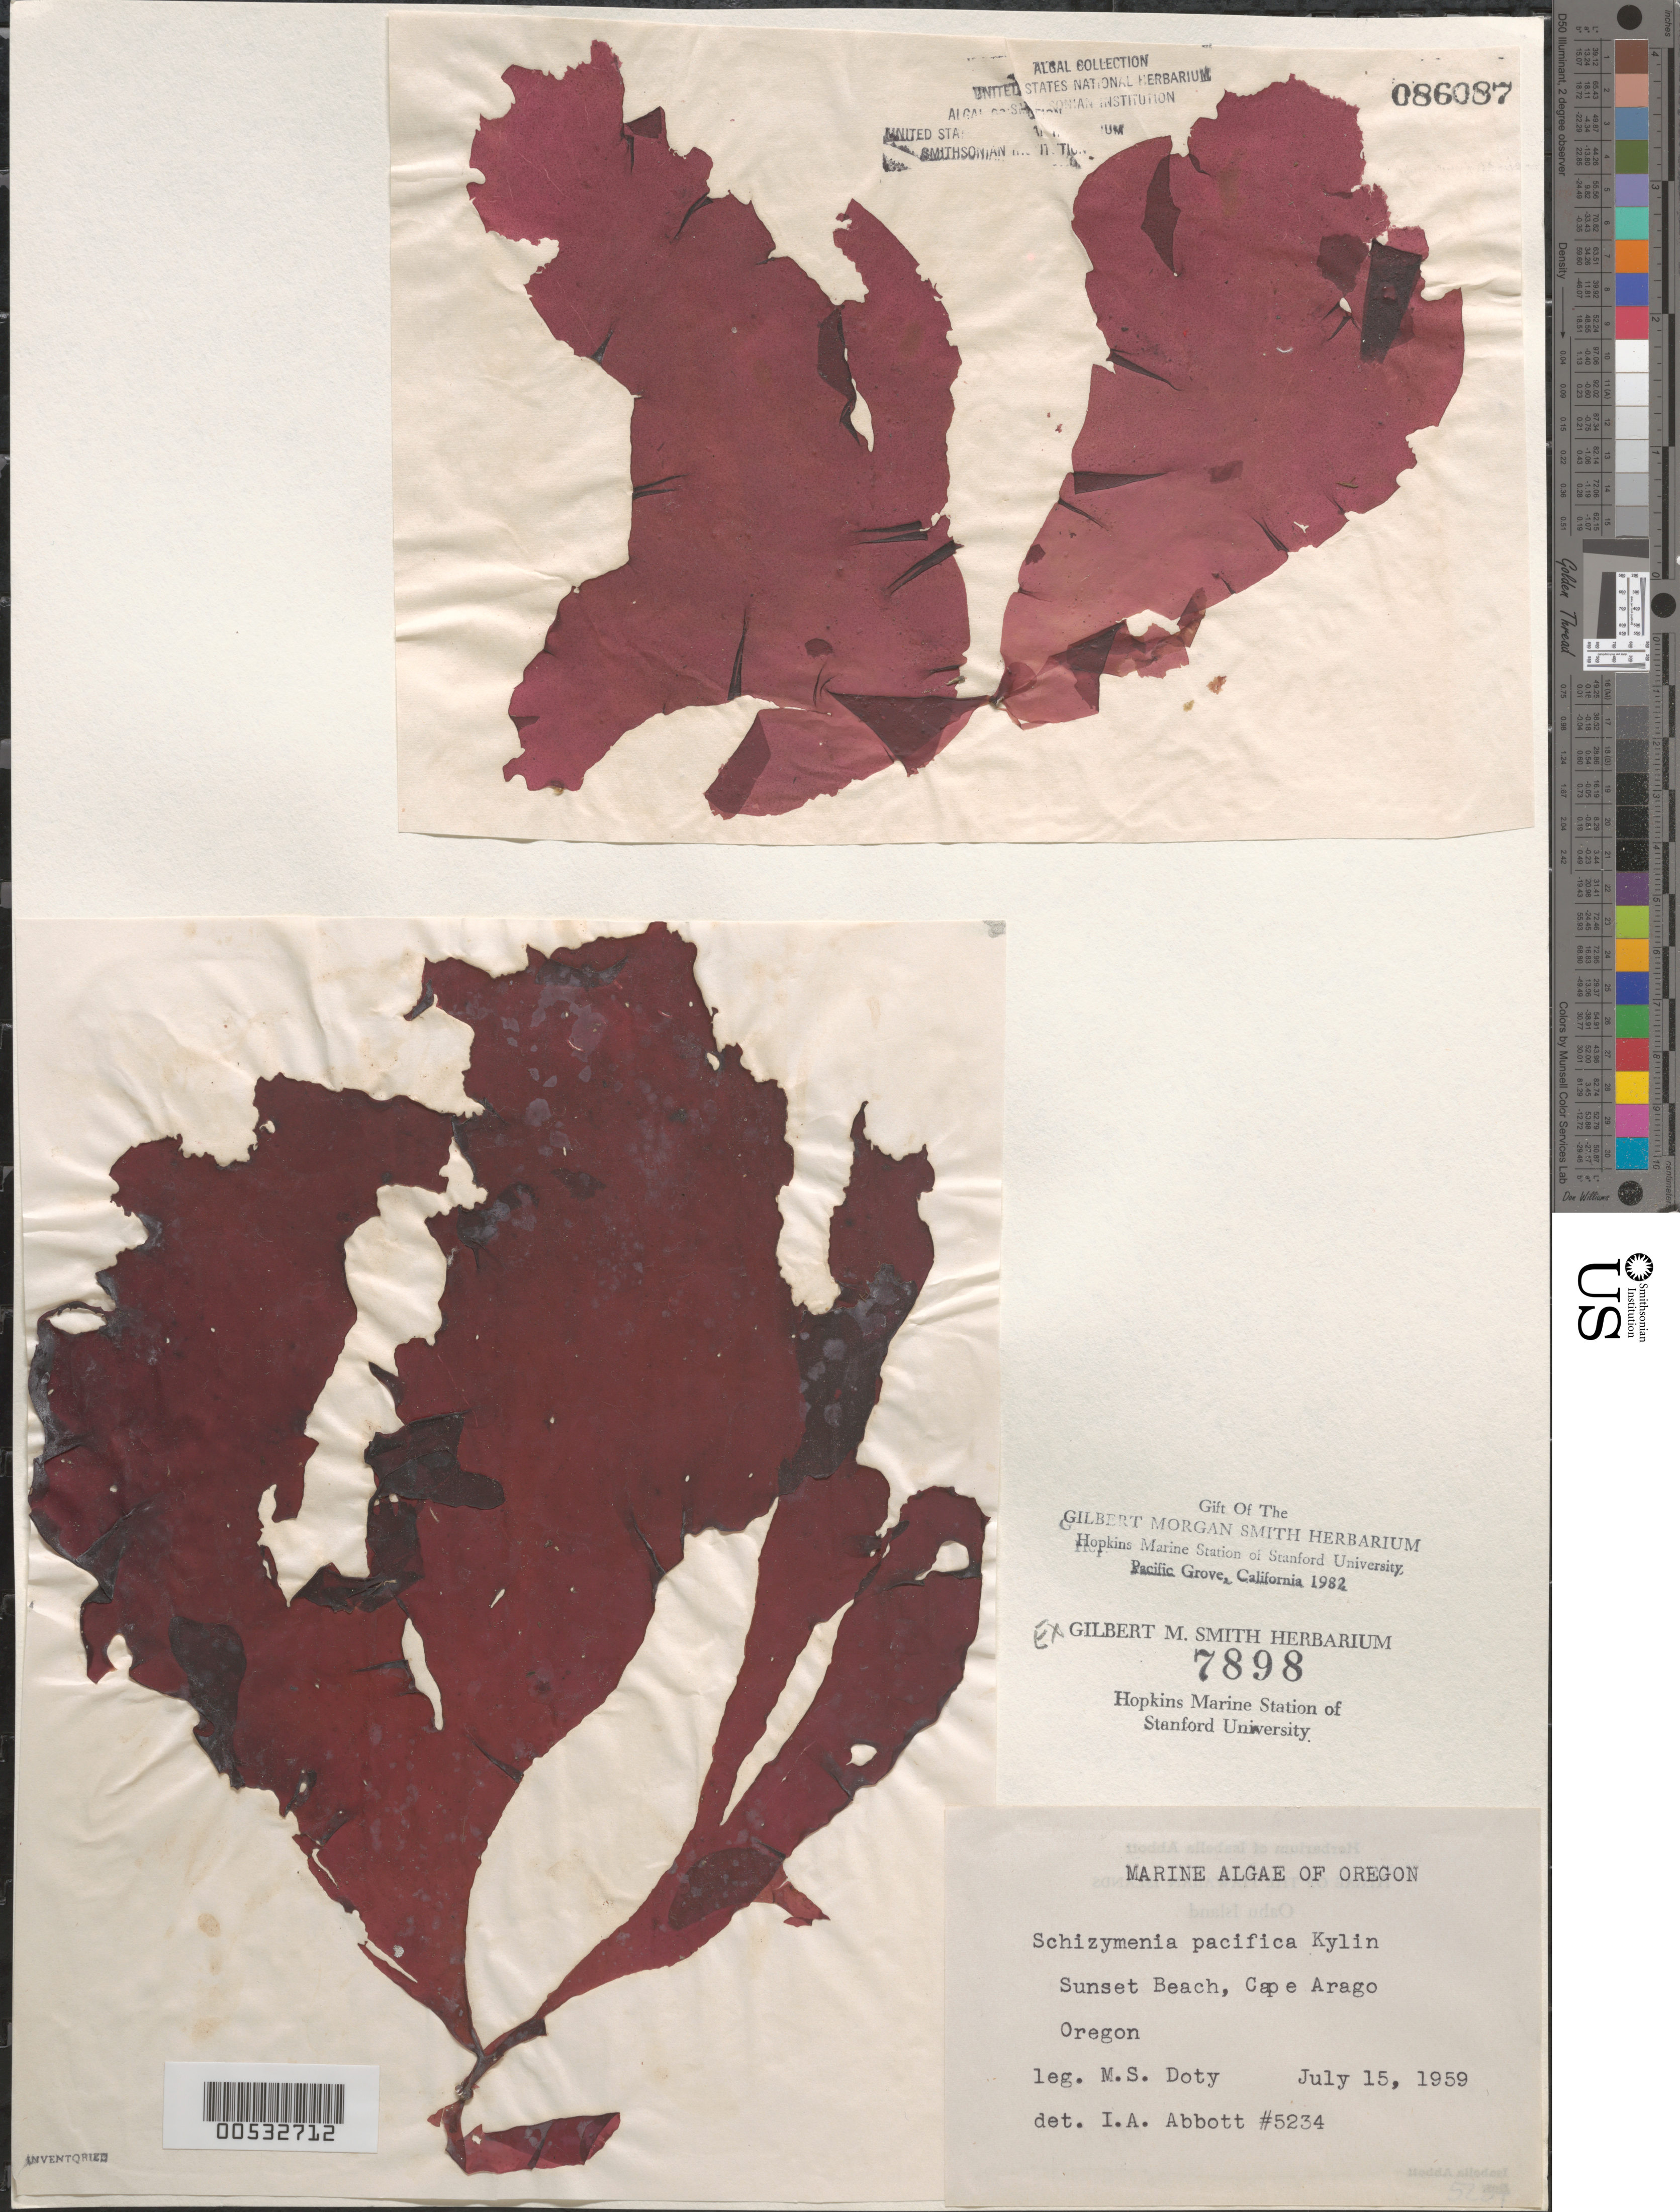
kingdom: Plantae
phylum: Rhodophyta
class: Florideophyceae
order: Nemastomatales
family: Schizymeniaceae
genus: Schizymenia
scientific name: Schizymenia pacifica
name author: (Kylin) Kylin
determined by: Abbott, Isabella A.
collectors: M. S. Doty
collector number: MSD 5234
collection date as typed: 15 Jul 1959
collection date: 1959-07-15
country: United States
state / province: Oregon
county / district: Coos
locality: Sunset Beach, Cape Arago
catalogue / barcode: US 86087